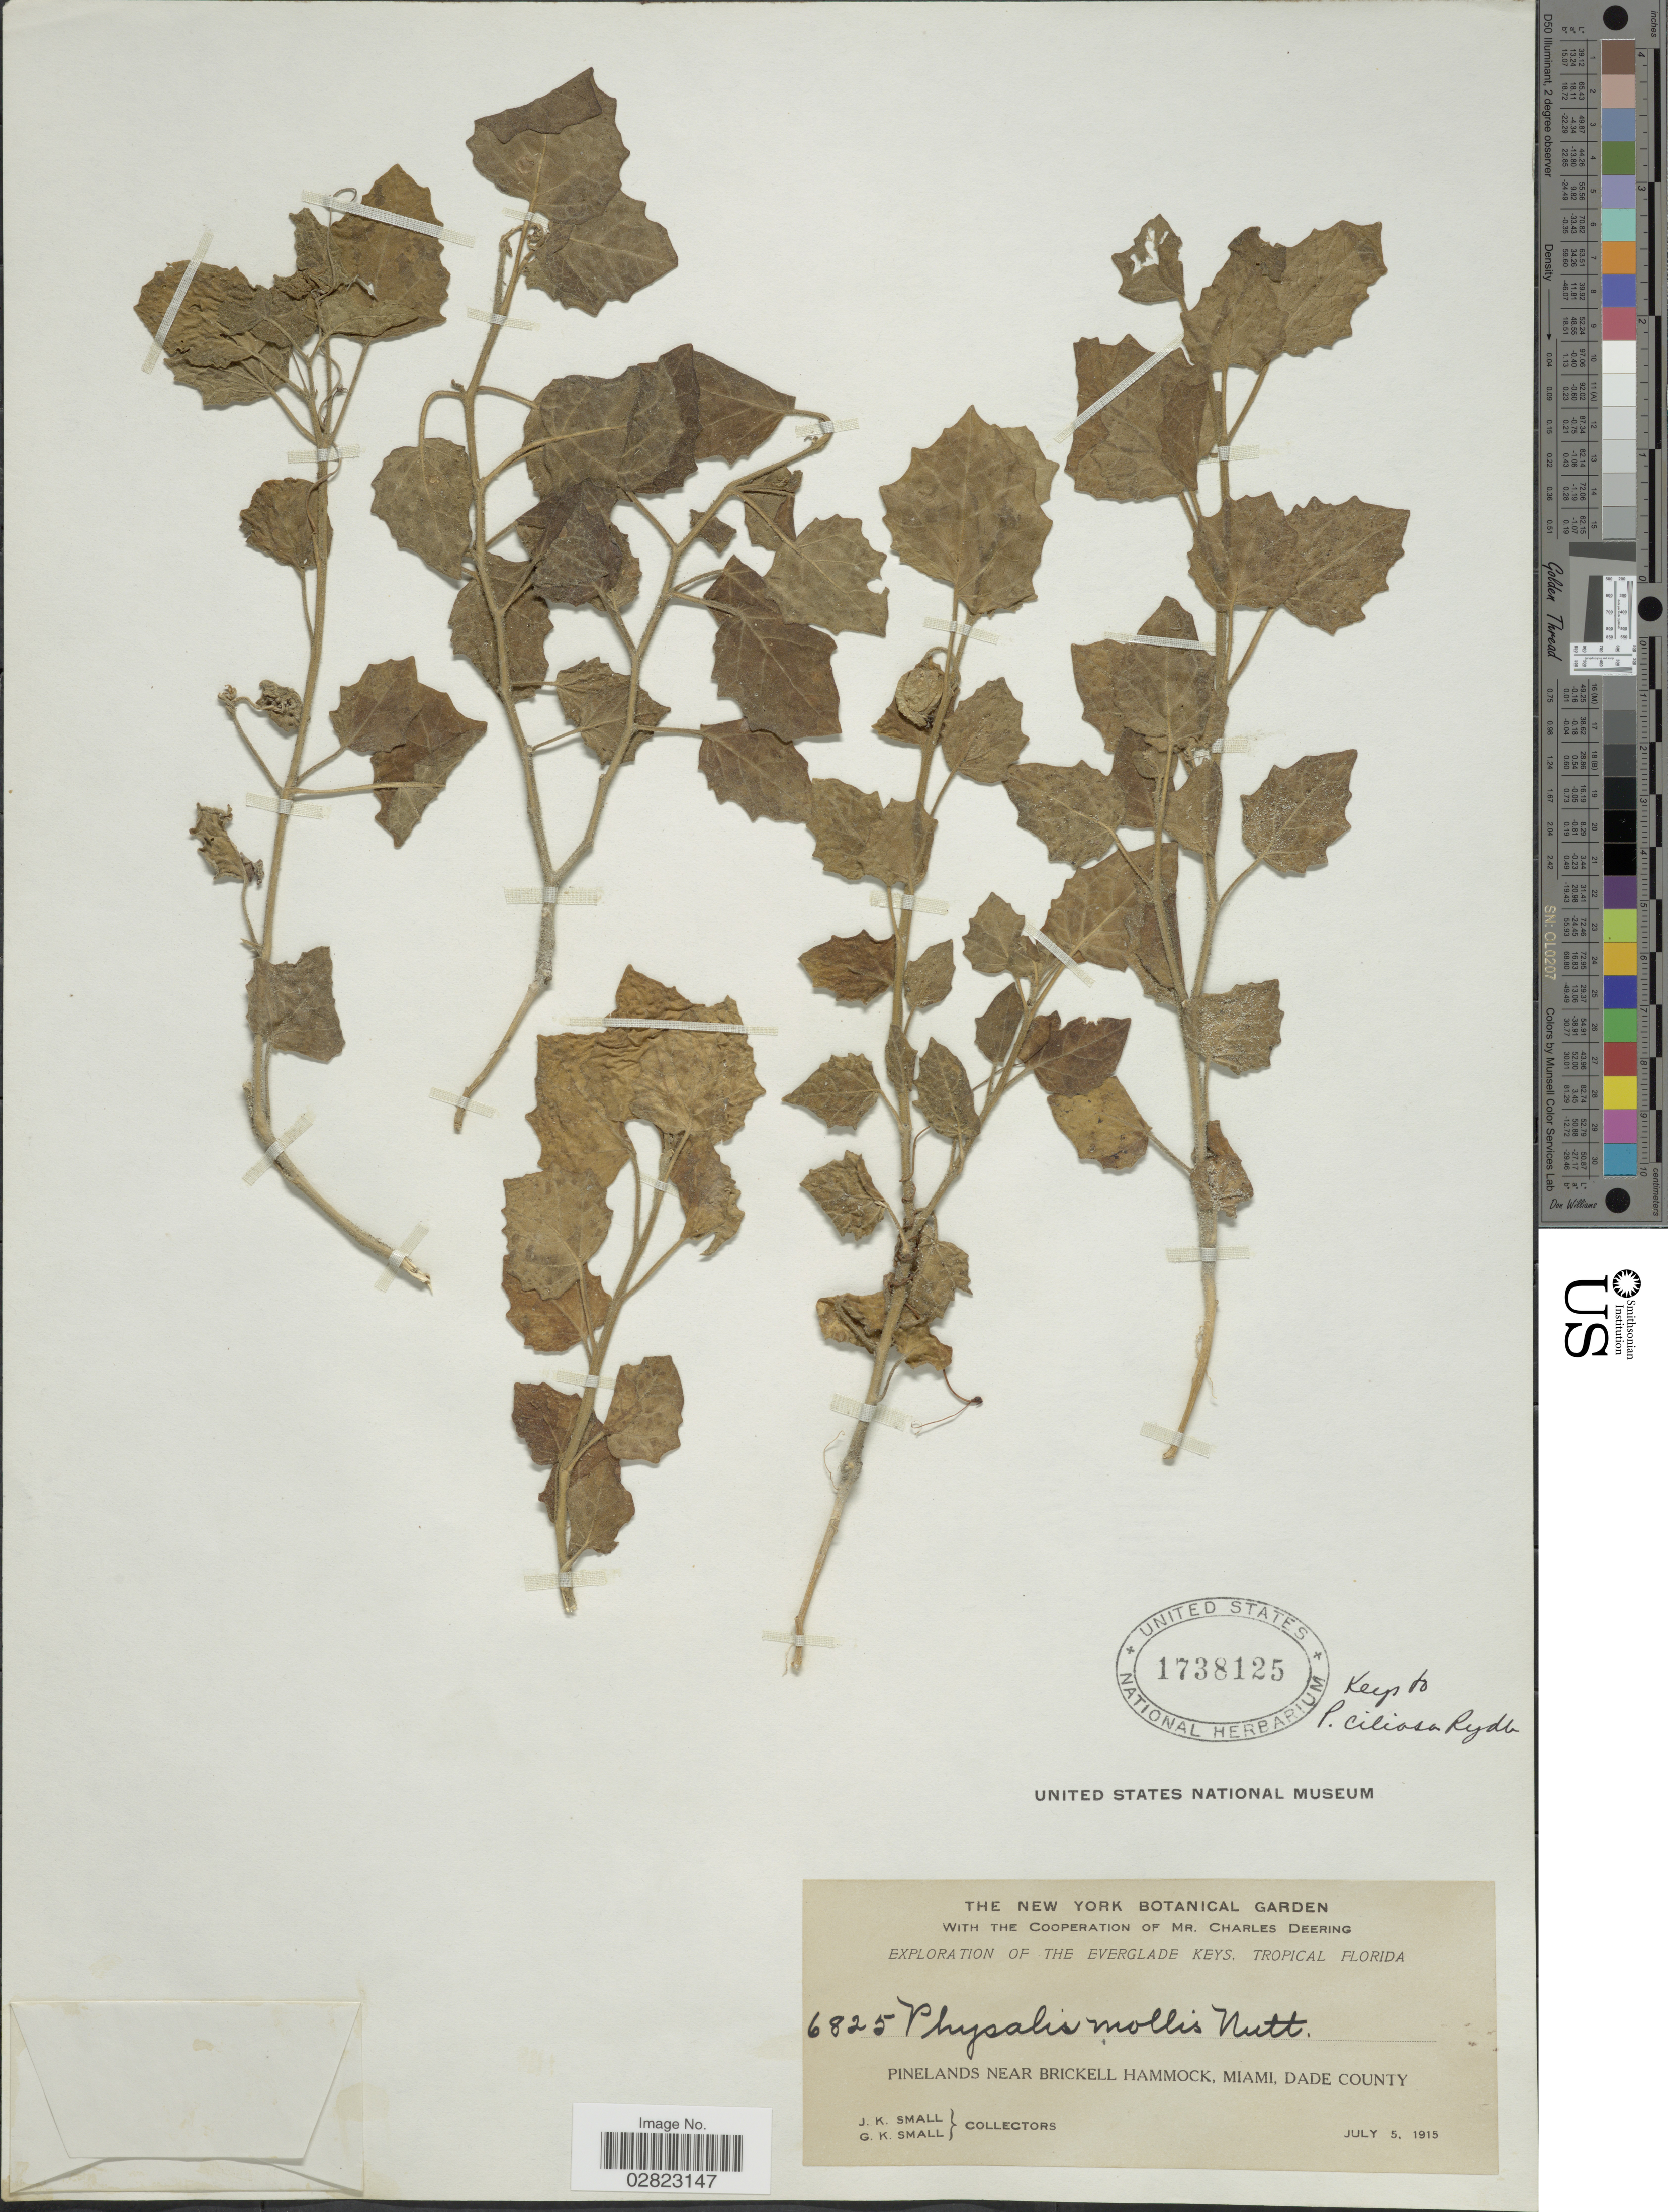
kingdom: Plantae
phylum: Tracheophyta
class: Magnoliopsida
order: Solanales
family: Solanaceae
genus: Physalis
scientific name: Physalis ciliosa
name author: Rydb.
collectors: J. K. Small & G. K. Small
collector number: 6825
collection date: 1915-07-05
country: United States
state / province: Florida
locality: The Everglade Keys, Tropical Florida. Pinelands near Brickell Hammock, Miami, Dade County.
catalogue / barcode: US 1738125